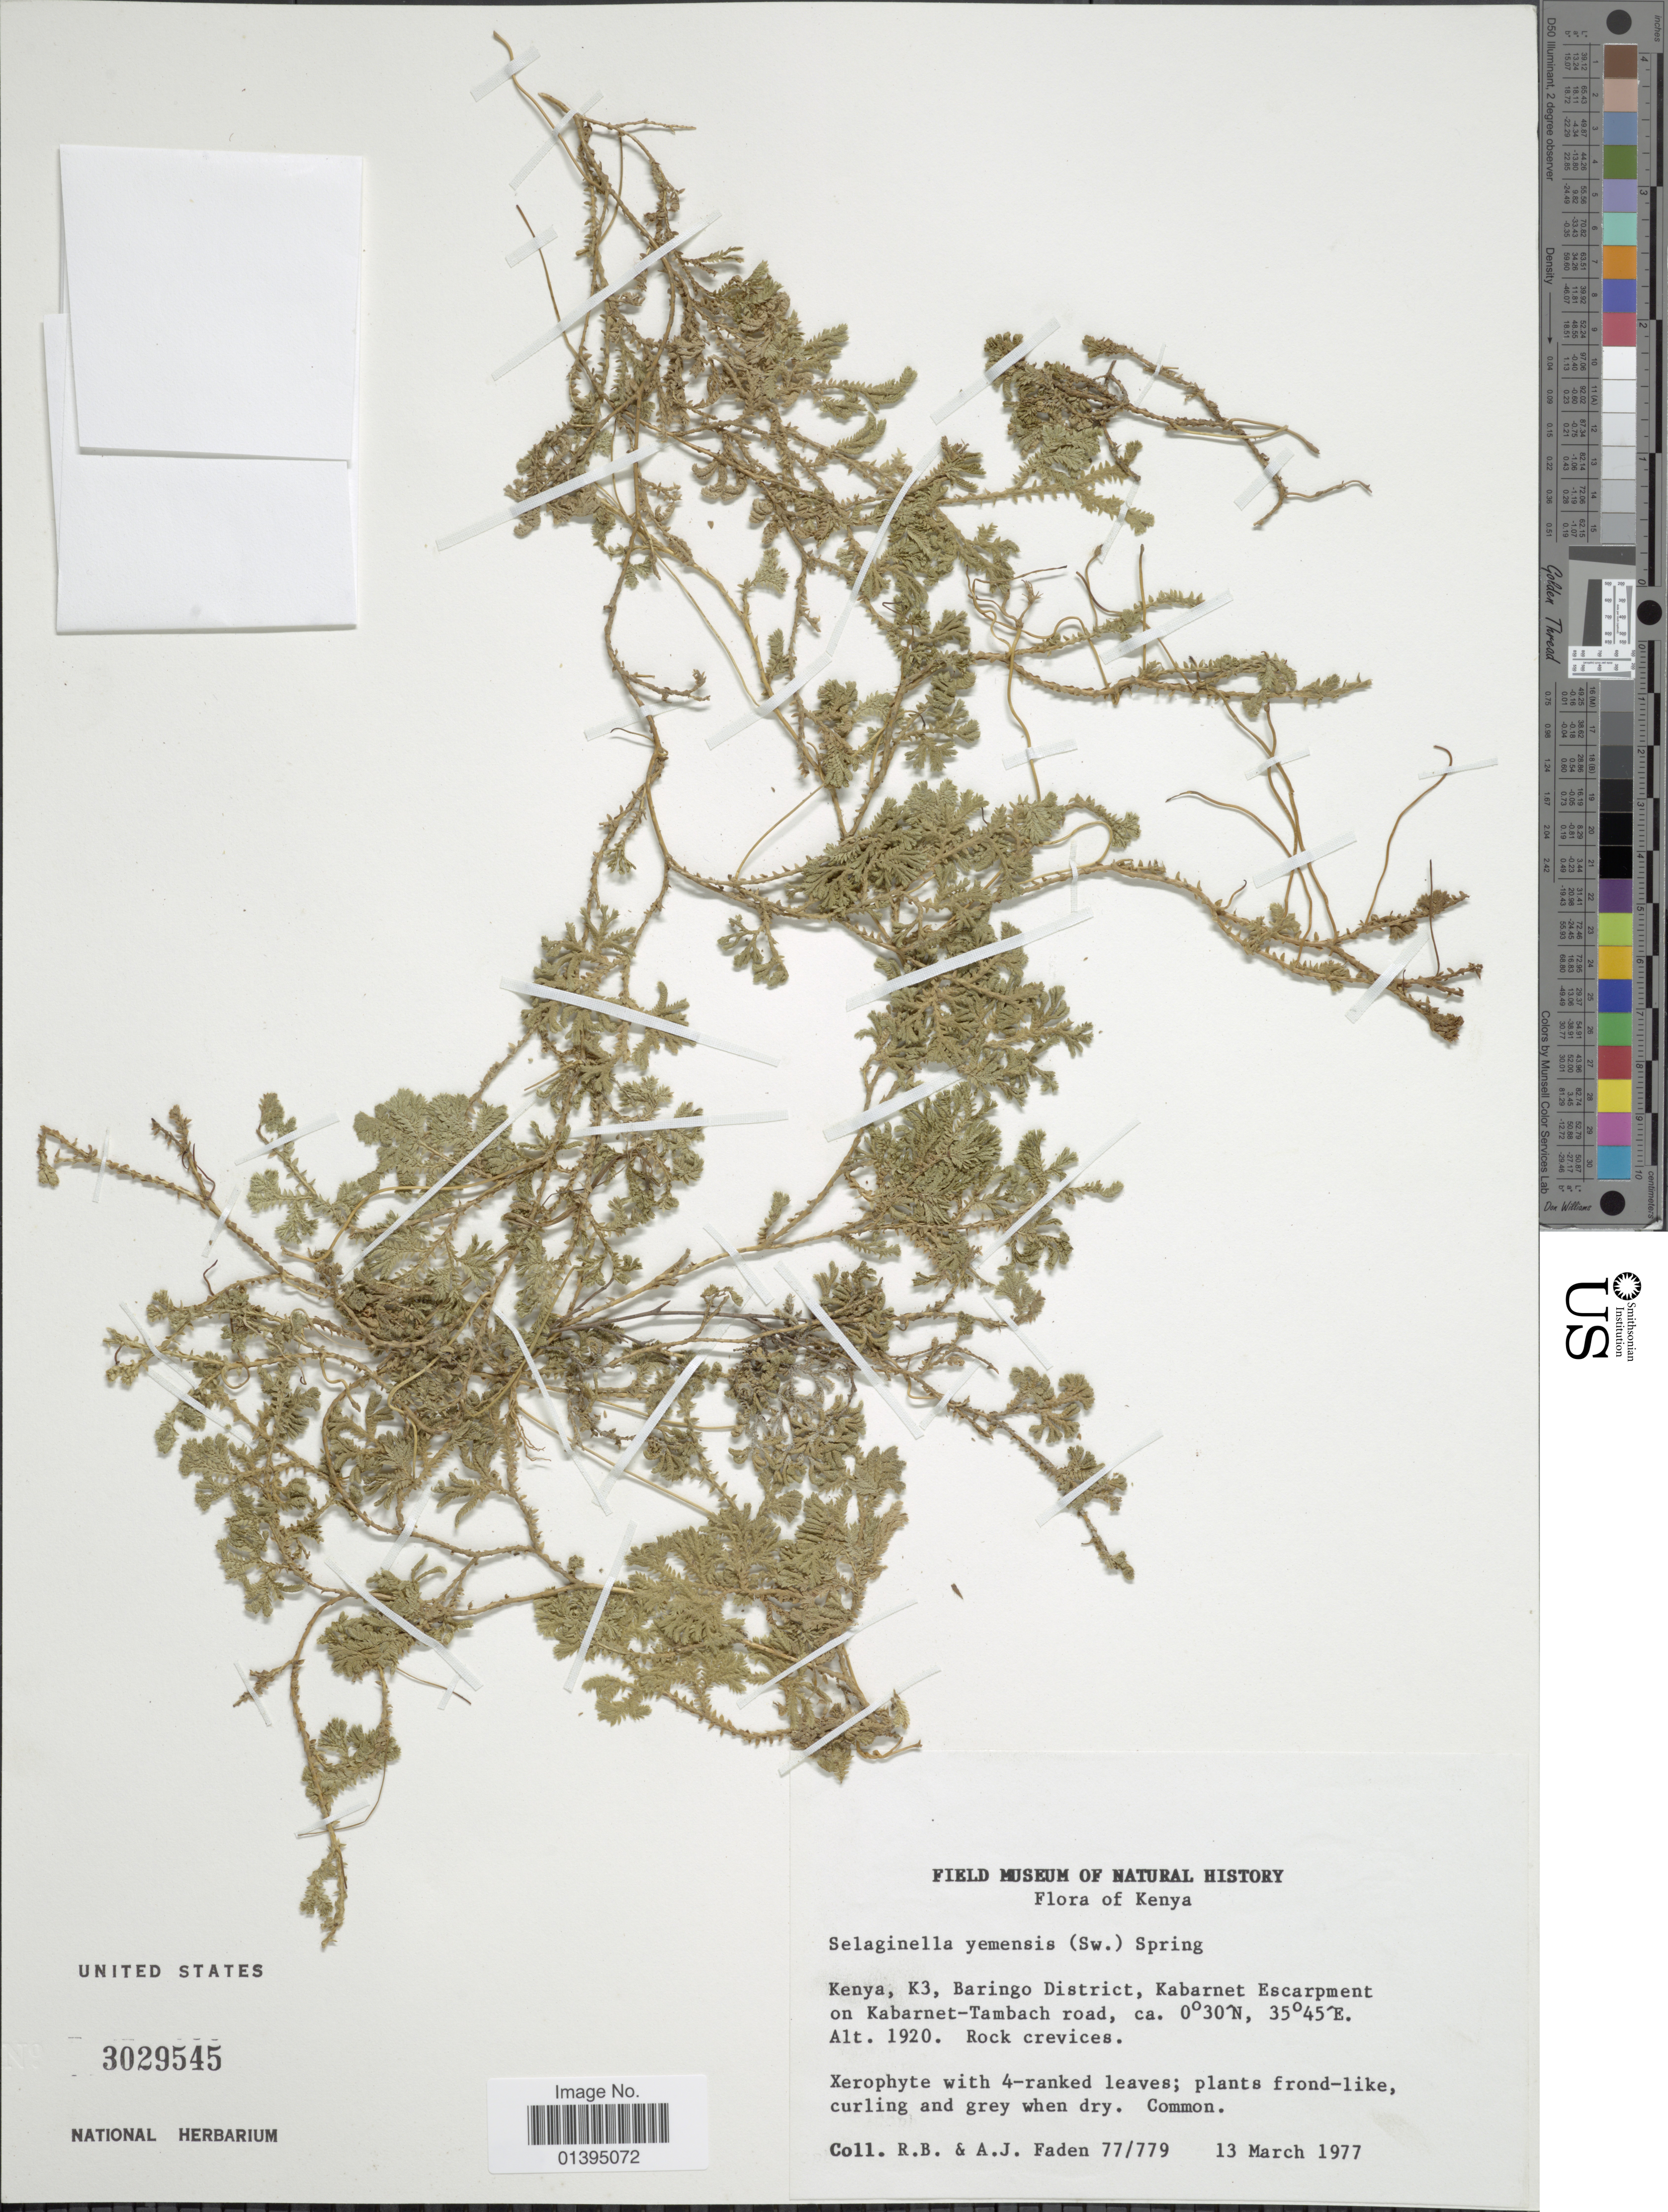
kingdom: Plantae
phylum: Tracheophyta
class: Lycopodiopsida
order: Selaginellales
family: Selaginellaceae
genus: Selaginella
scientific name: Selaginella yemensis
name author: (Sw.) Spring ex Decne.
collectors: R. B. Faden & A. J. Faden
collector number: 77/779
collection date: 1977-03-13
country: Kenya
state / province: Baringo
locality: K3, Kabarnet Escarpment on Kabarnet-Tambach road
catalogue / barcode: US 3029545